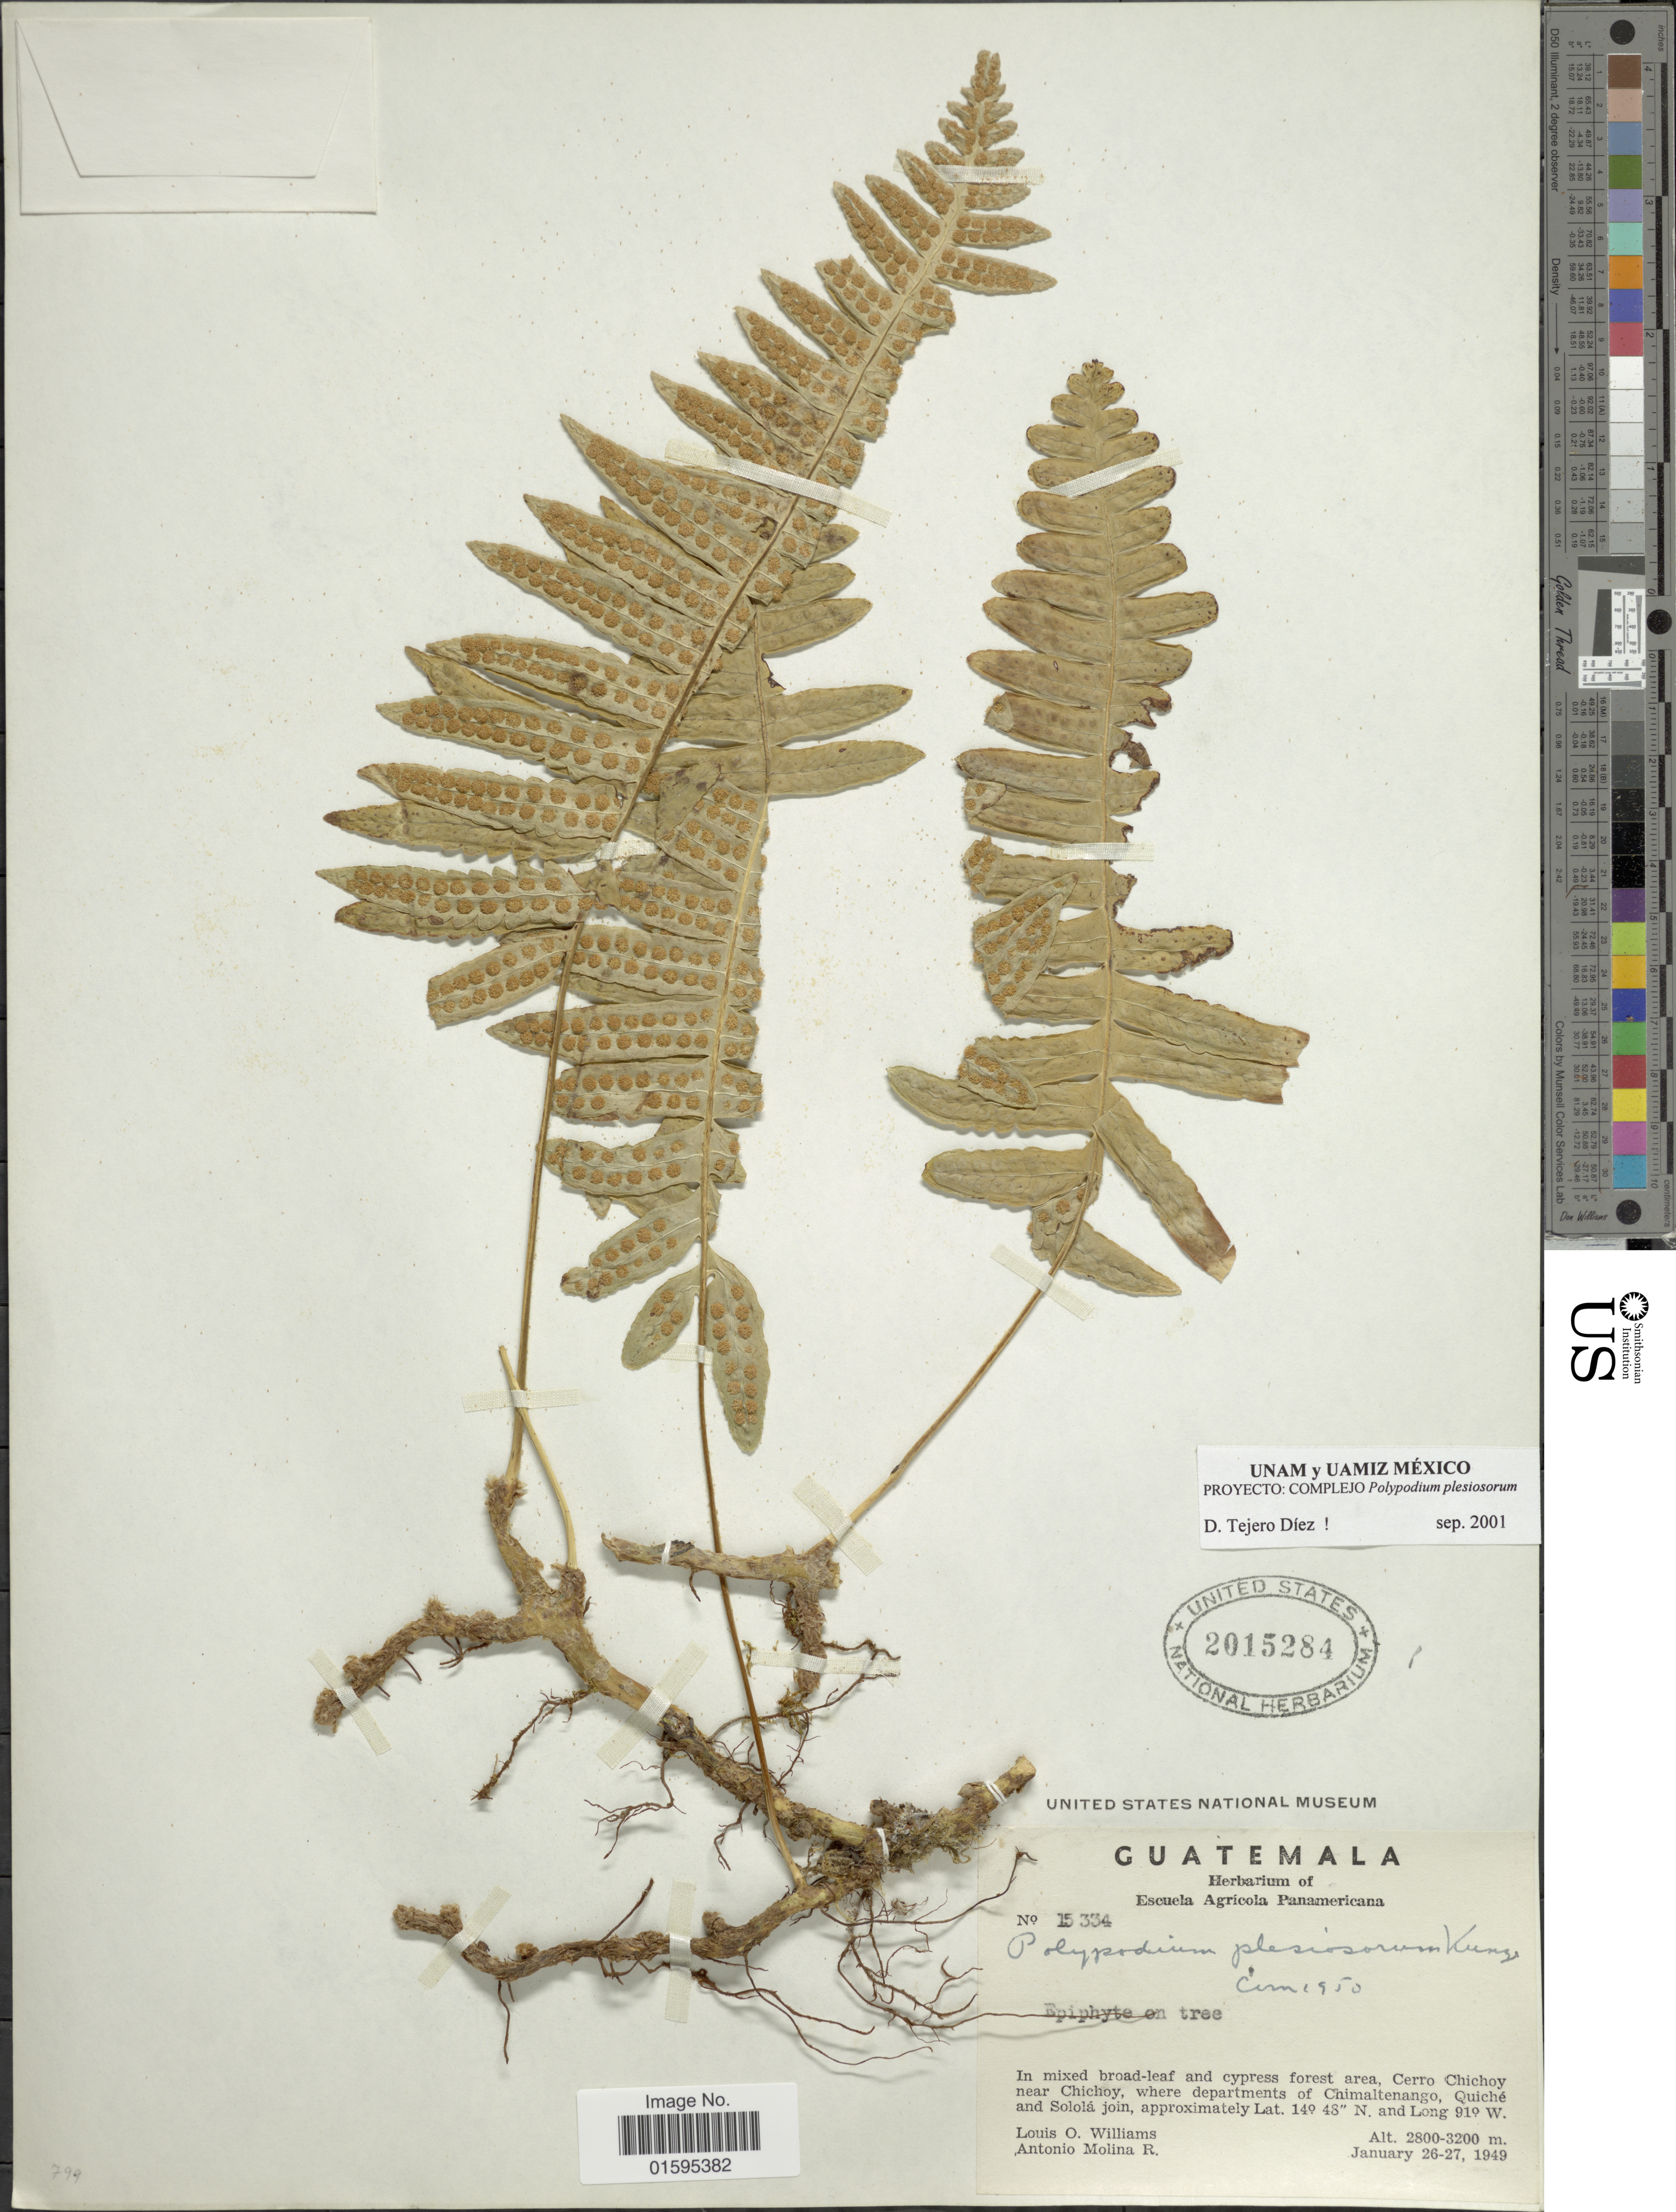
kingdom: Plantae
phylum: Tracheophyta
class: Polypodiopsida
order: Polypodiales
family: Polypodiaceae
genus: Polypodium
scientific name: Polypodium plesiosorum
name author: Kunze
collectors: L. O. Williams & A. Molina R.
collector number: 15334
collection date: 1949-01-26/1949-01-27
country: Guatemala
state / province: Chimaltenango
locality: In mixed broad-leaf and cypress forest area, Cerro Chichoy near Chichoy, Quiché and Sololá join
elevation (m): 2800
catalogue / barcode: US 2015284